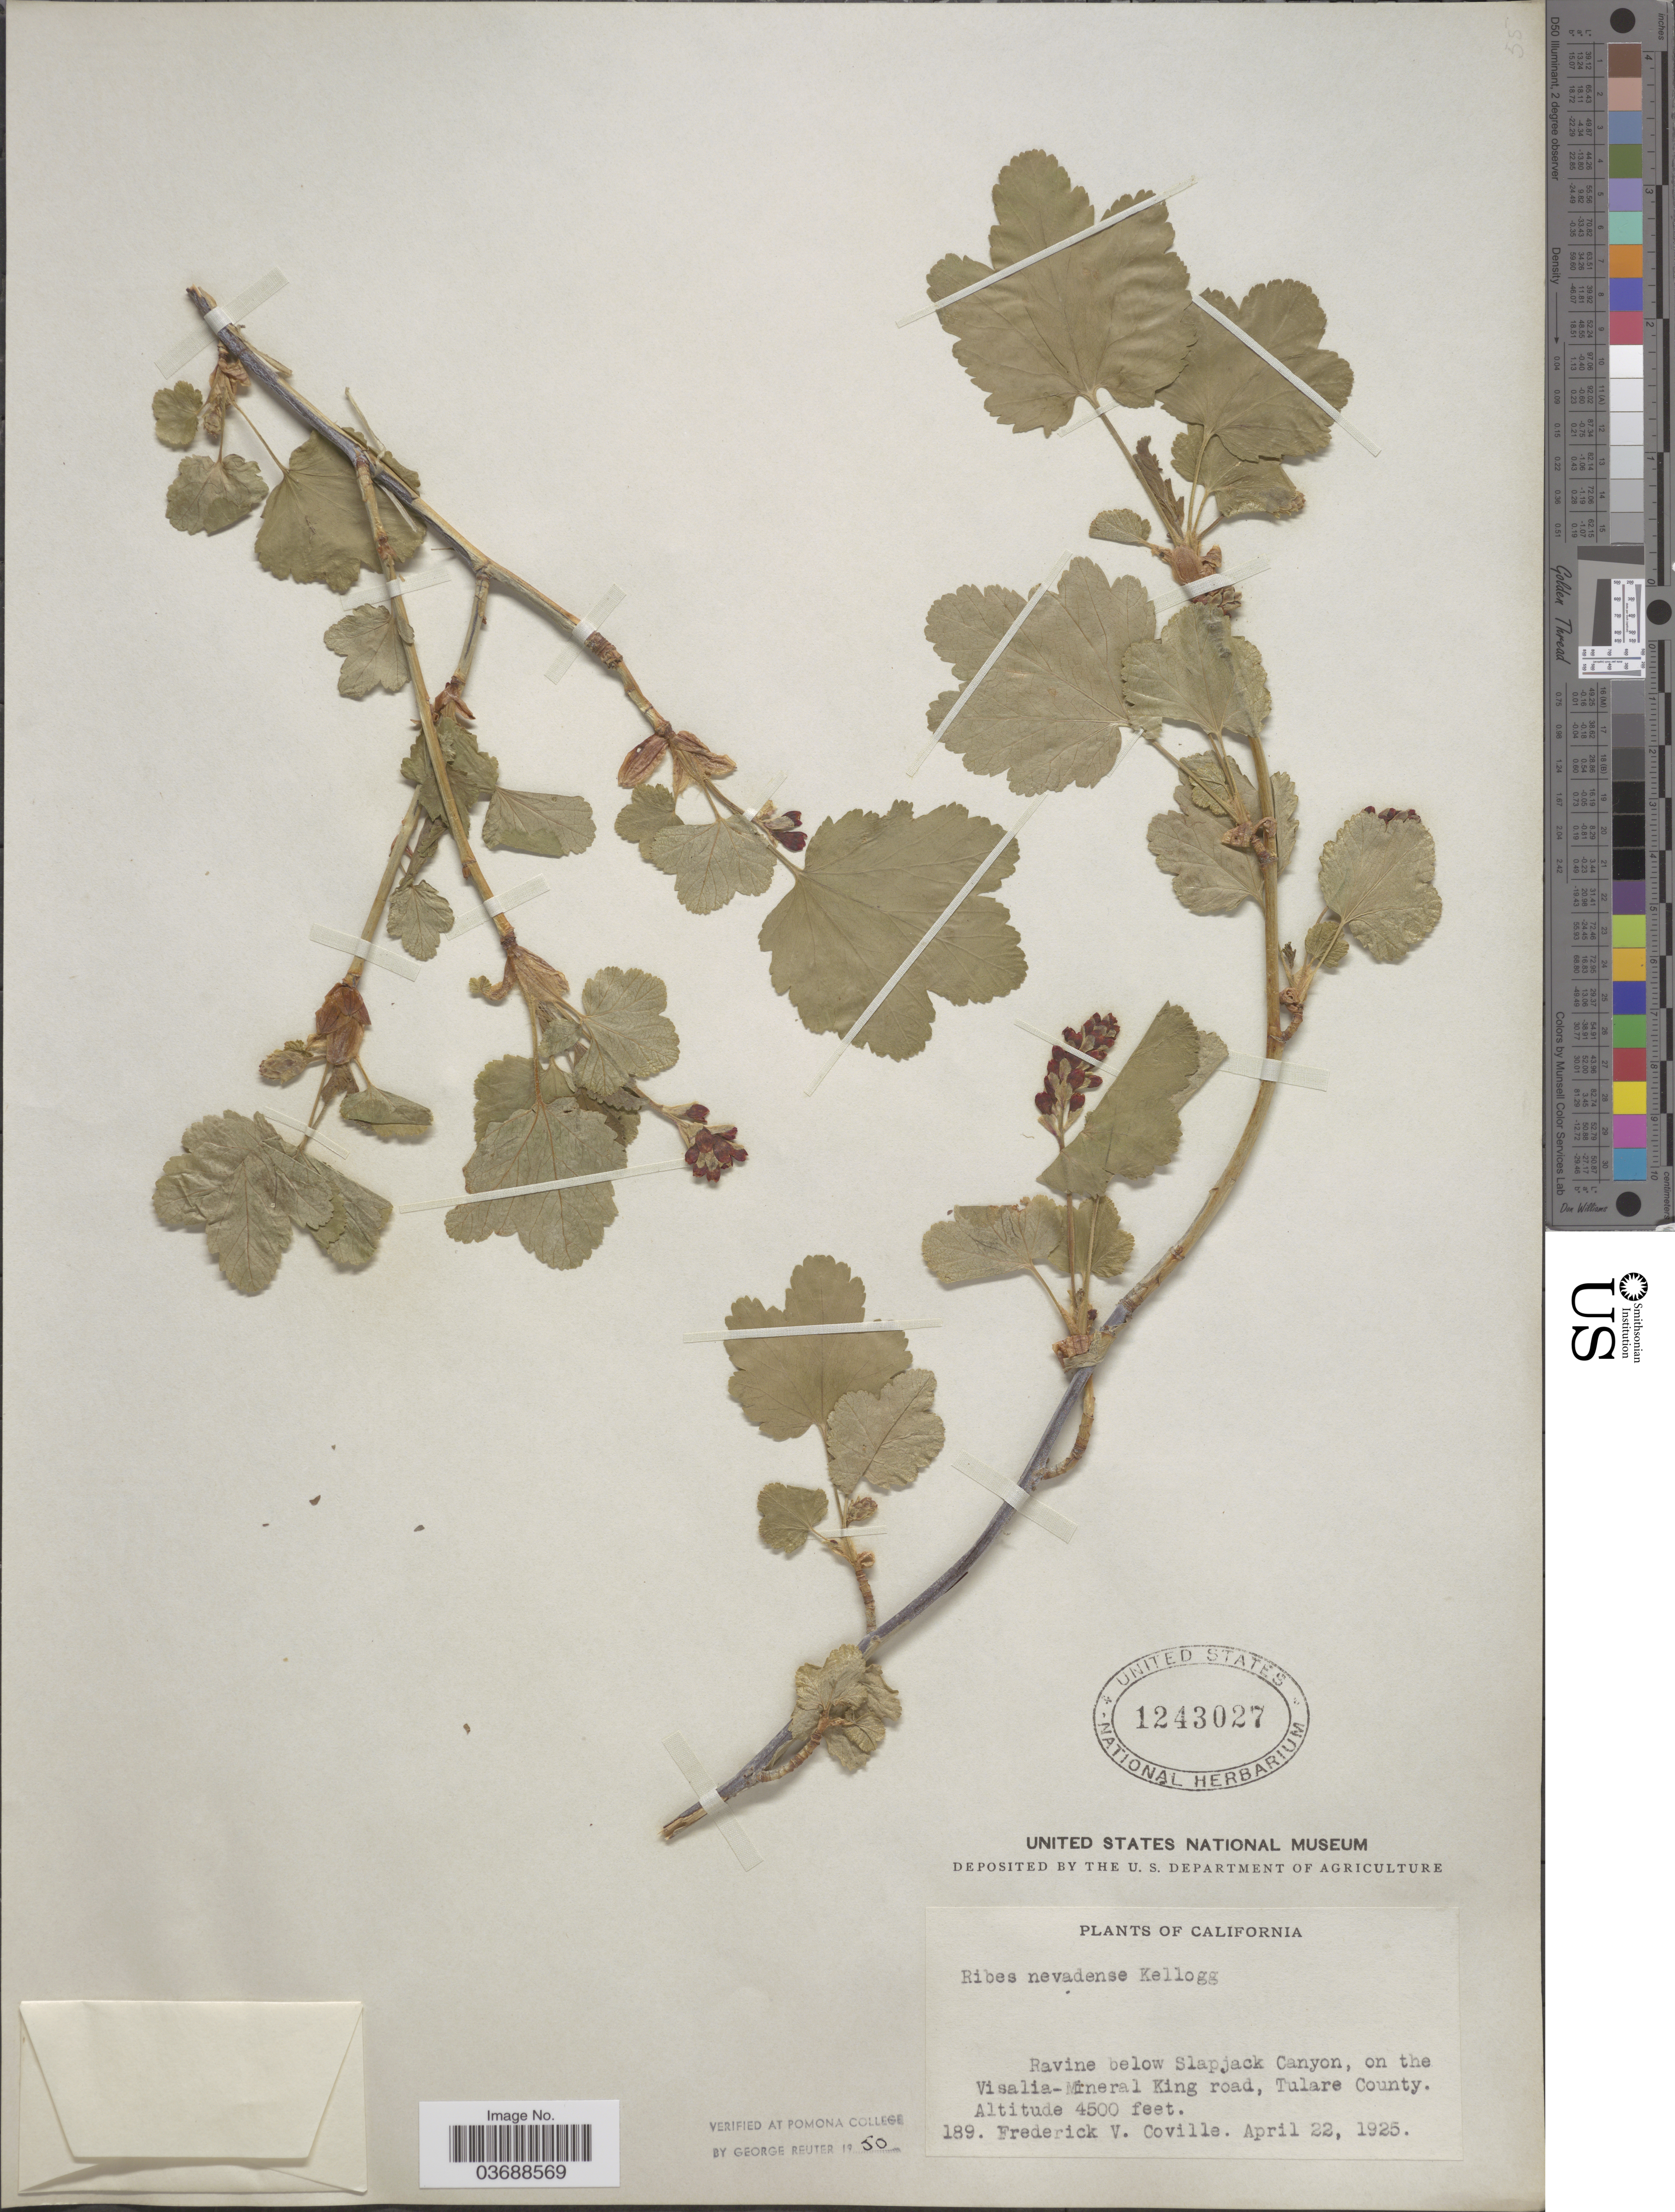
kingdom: Plantae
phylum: Tracheophyta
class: Magnoliopsida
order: Saxifragales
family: Grossulariaceae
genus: Ribes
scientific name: Ribes nevadense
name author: Kellogg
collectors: F. V. Coville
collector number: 189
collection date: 1925-04-22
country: United States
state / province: California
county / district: Tulare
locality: Ravine below Slapjack Canyon, on the Visalia-Mineral King road, Tulare County.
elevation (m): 1372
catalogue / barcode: US 1243027